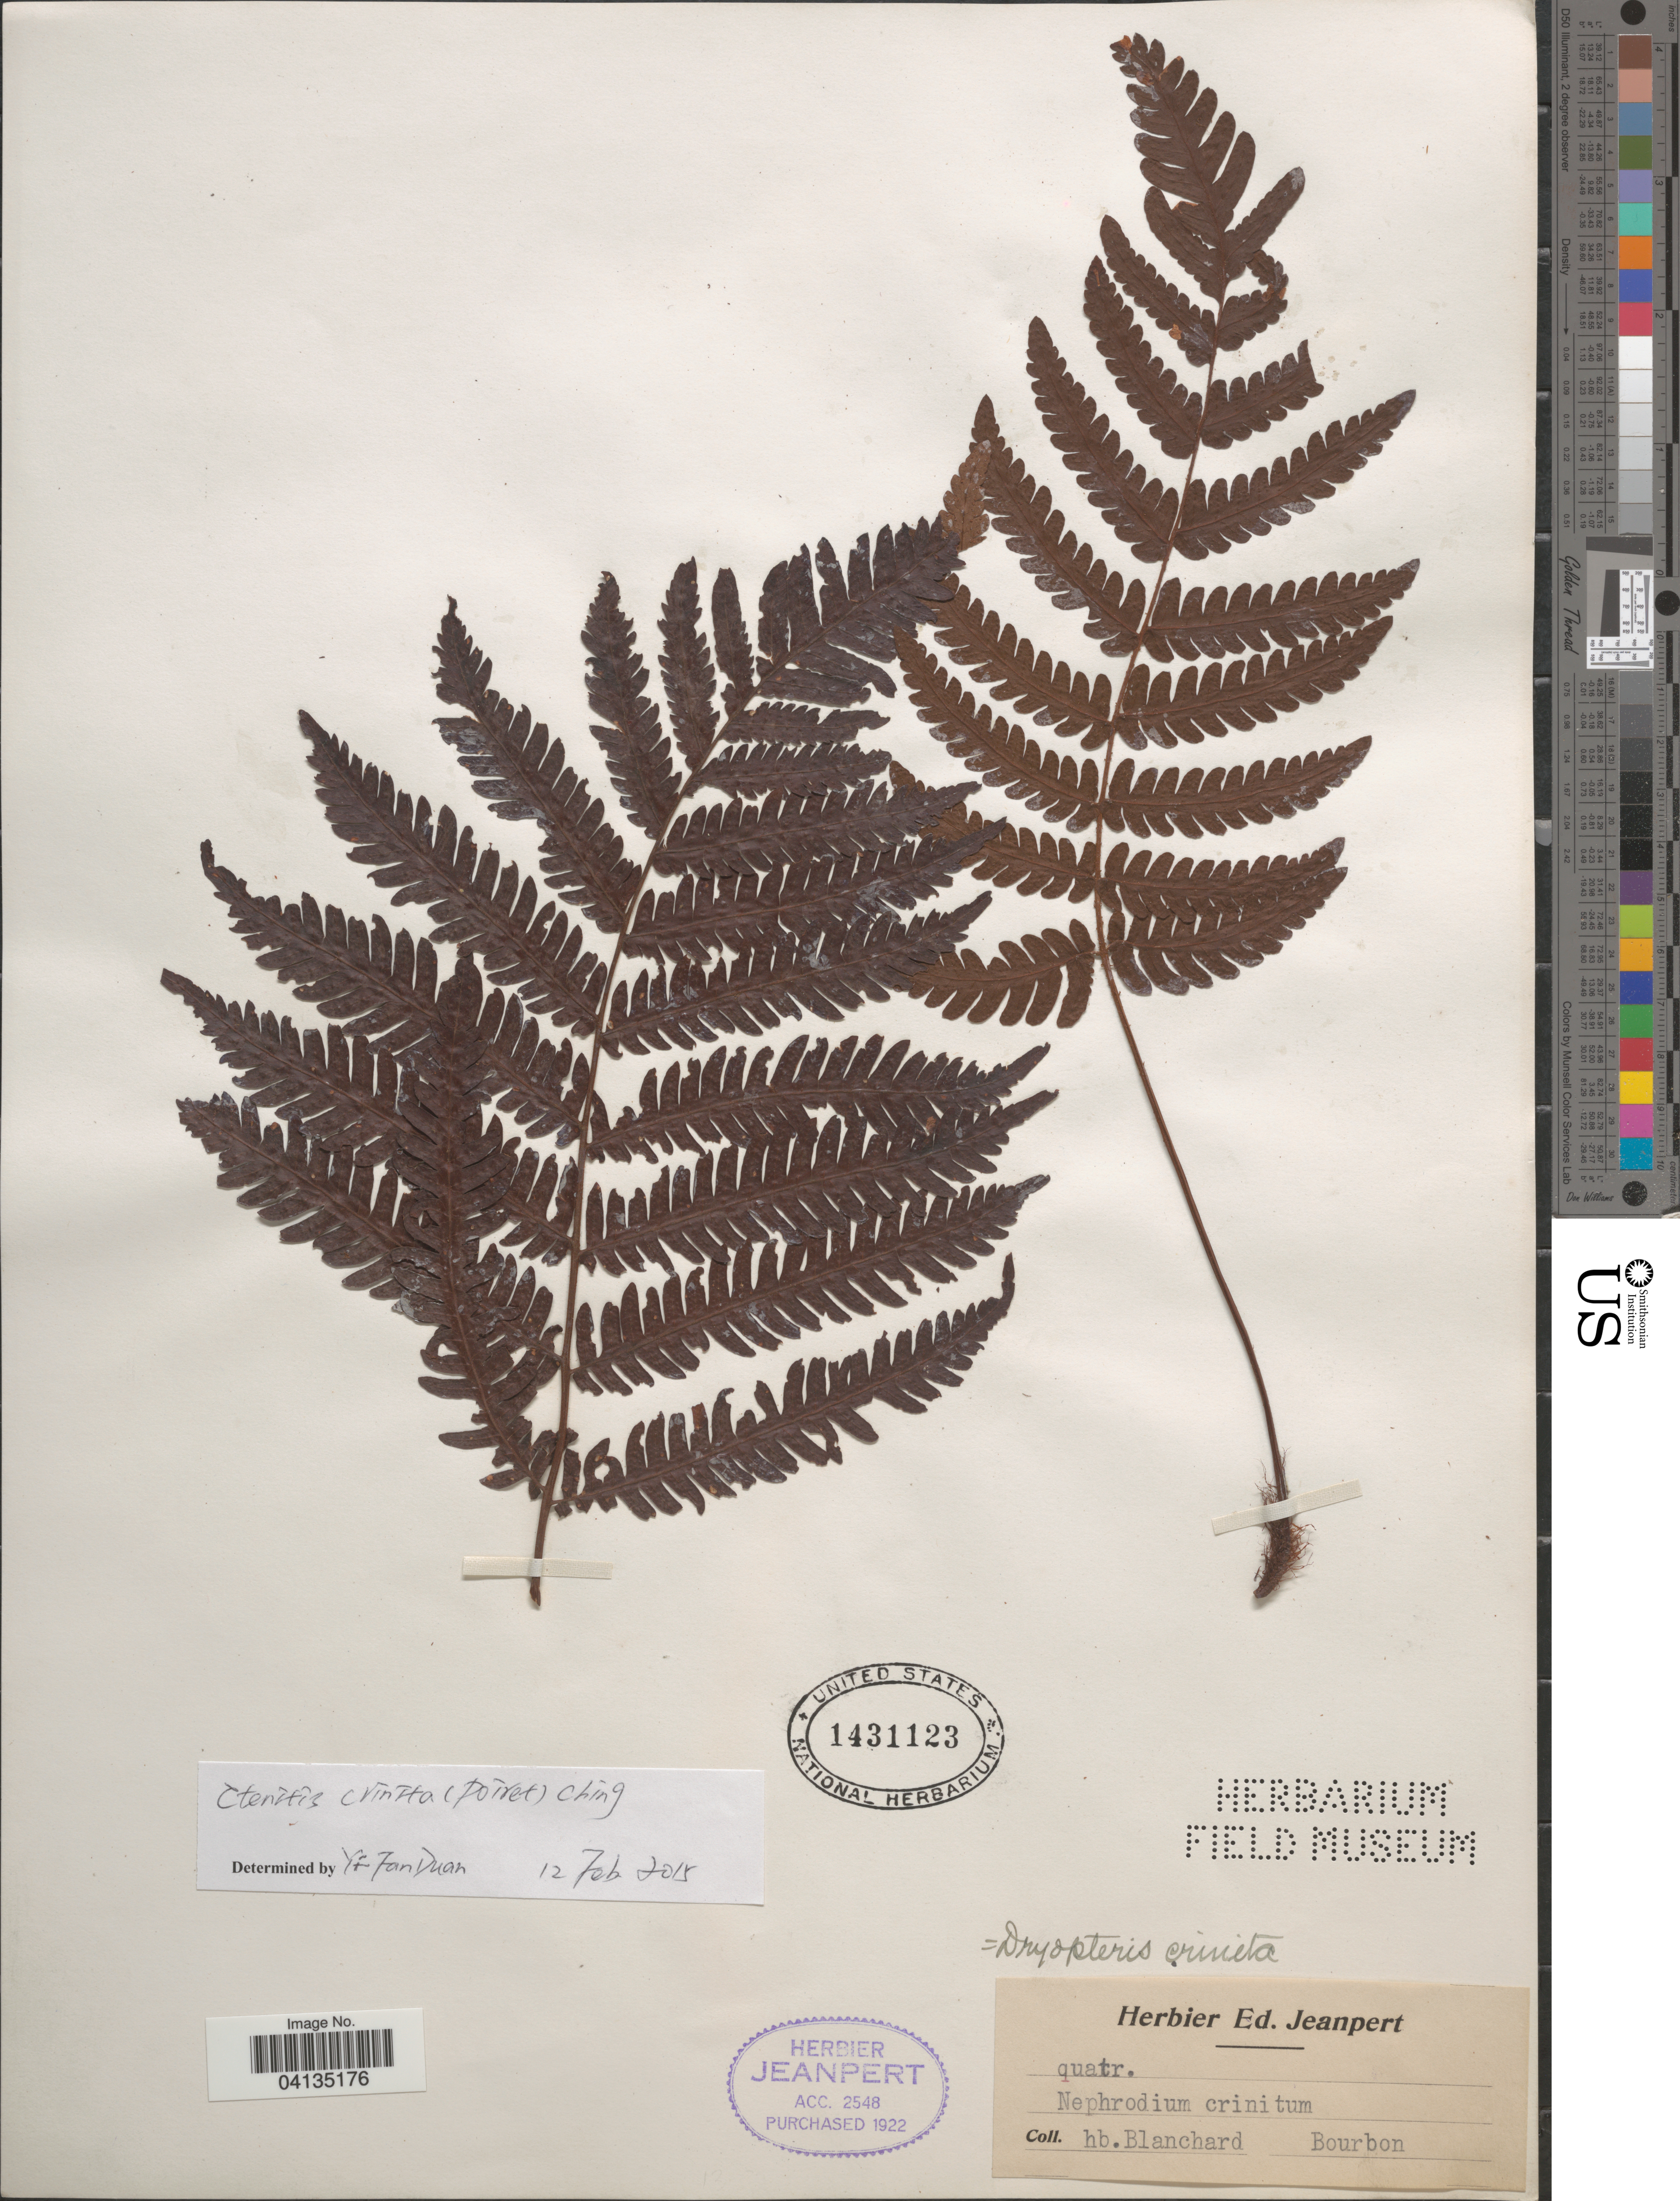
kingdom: Plantae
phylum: Tracheophyta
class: Polypodiopsida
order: Polypodiales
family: Dryopteridaceae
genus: Ctenitis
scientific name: Ctenitis crinita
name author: (Poir.) Ching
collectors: Ex herb. Blanchard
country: Réunion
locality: Bourbon.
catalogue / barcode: US 1431123